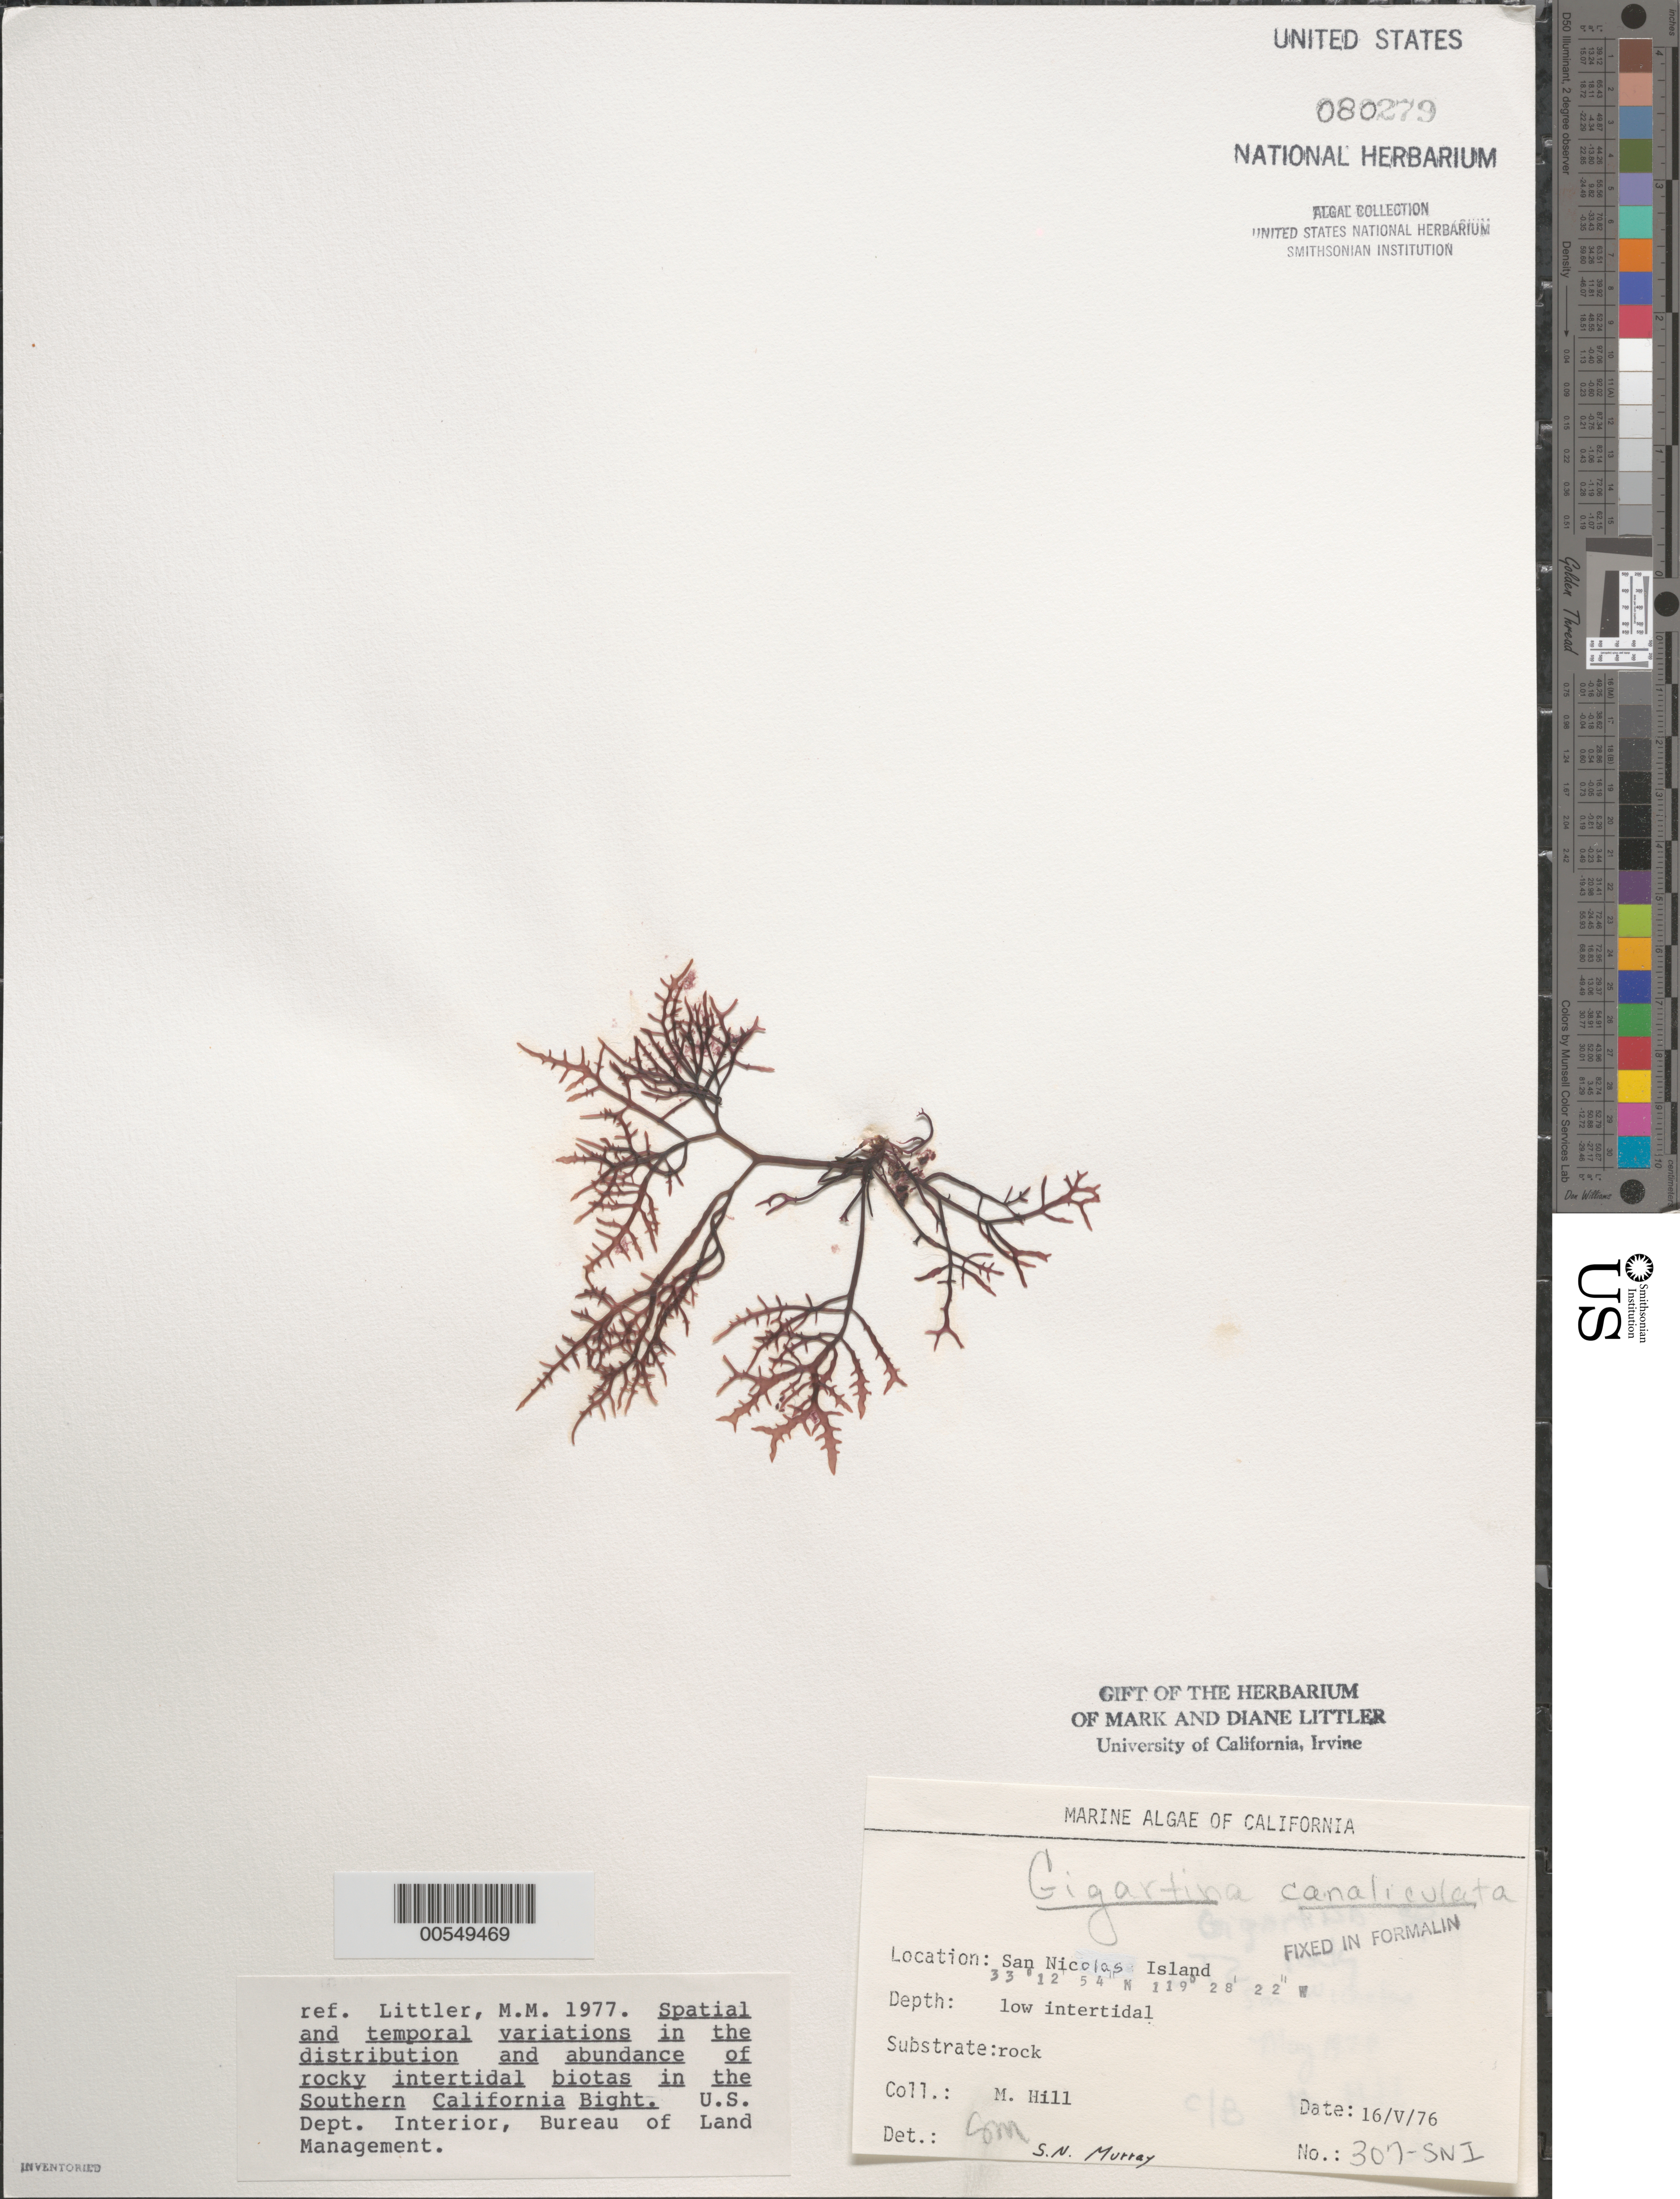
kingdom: Plantae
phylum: Rhodophyta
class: Florideophyceae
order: Gigartinales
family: Gigartinaceae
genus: Chondracanthus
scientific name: Chondracanthus canaliculatus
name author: (Harv.) Guiry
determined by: Algae name updating Project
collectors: M. Hill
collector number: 307-sni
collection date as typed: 16 May 1976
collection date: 1976-05-16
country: United States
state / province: California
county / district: Ventura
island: San Nicolas Island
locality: Dutch Harbor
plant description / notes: BLM-SOCALBIGHT Rocky Intertidal Survey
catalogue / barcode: US 80279